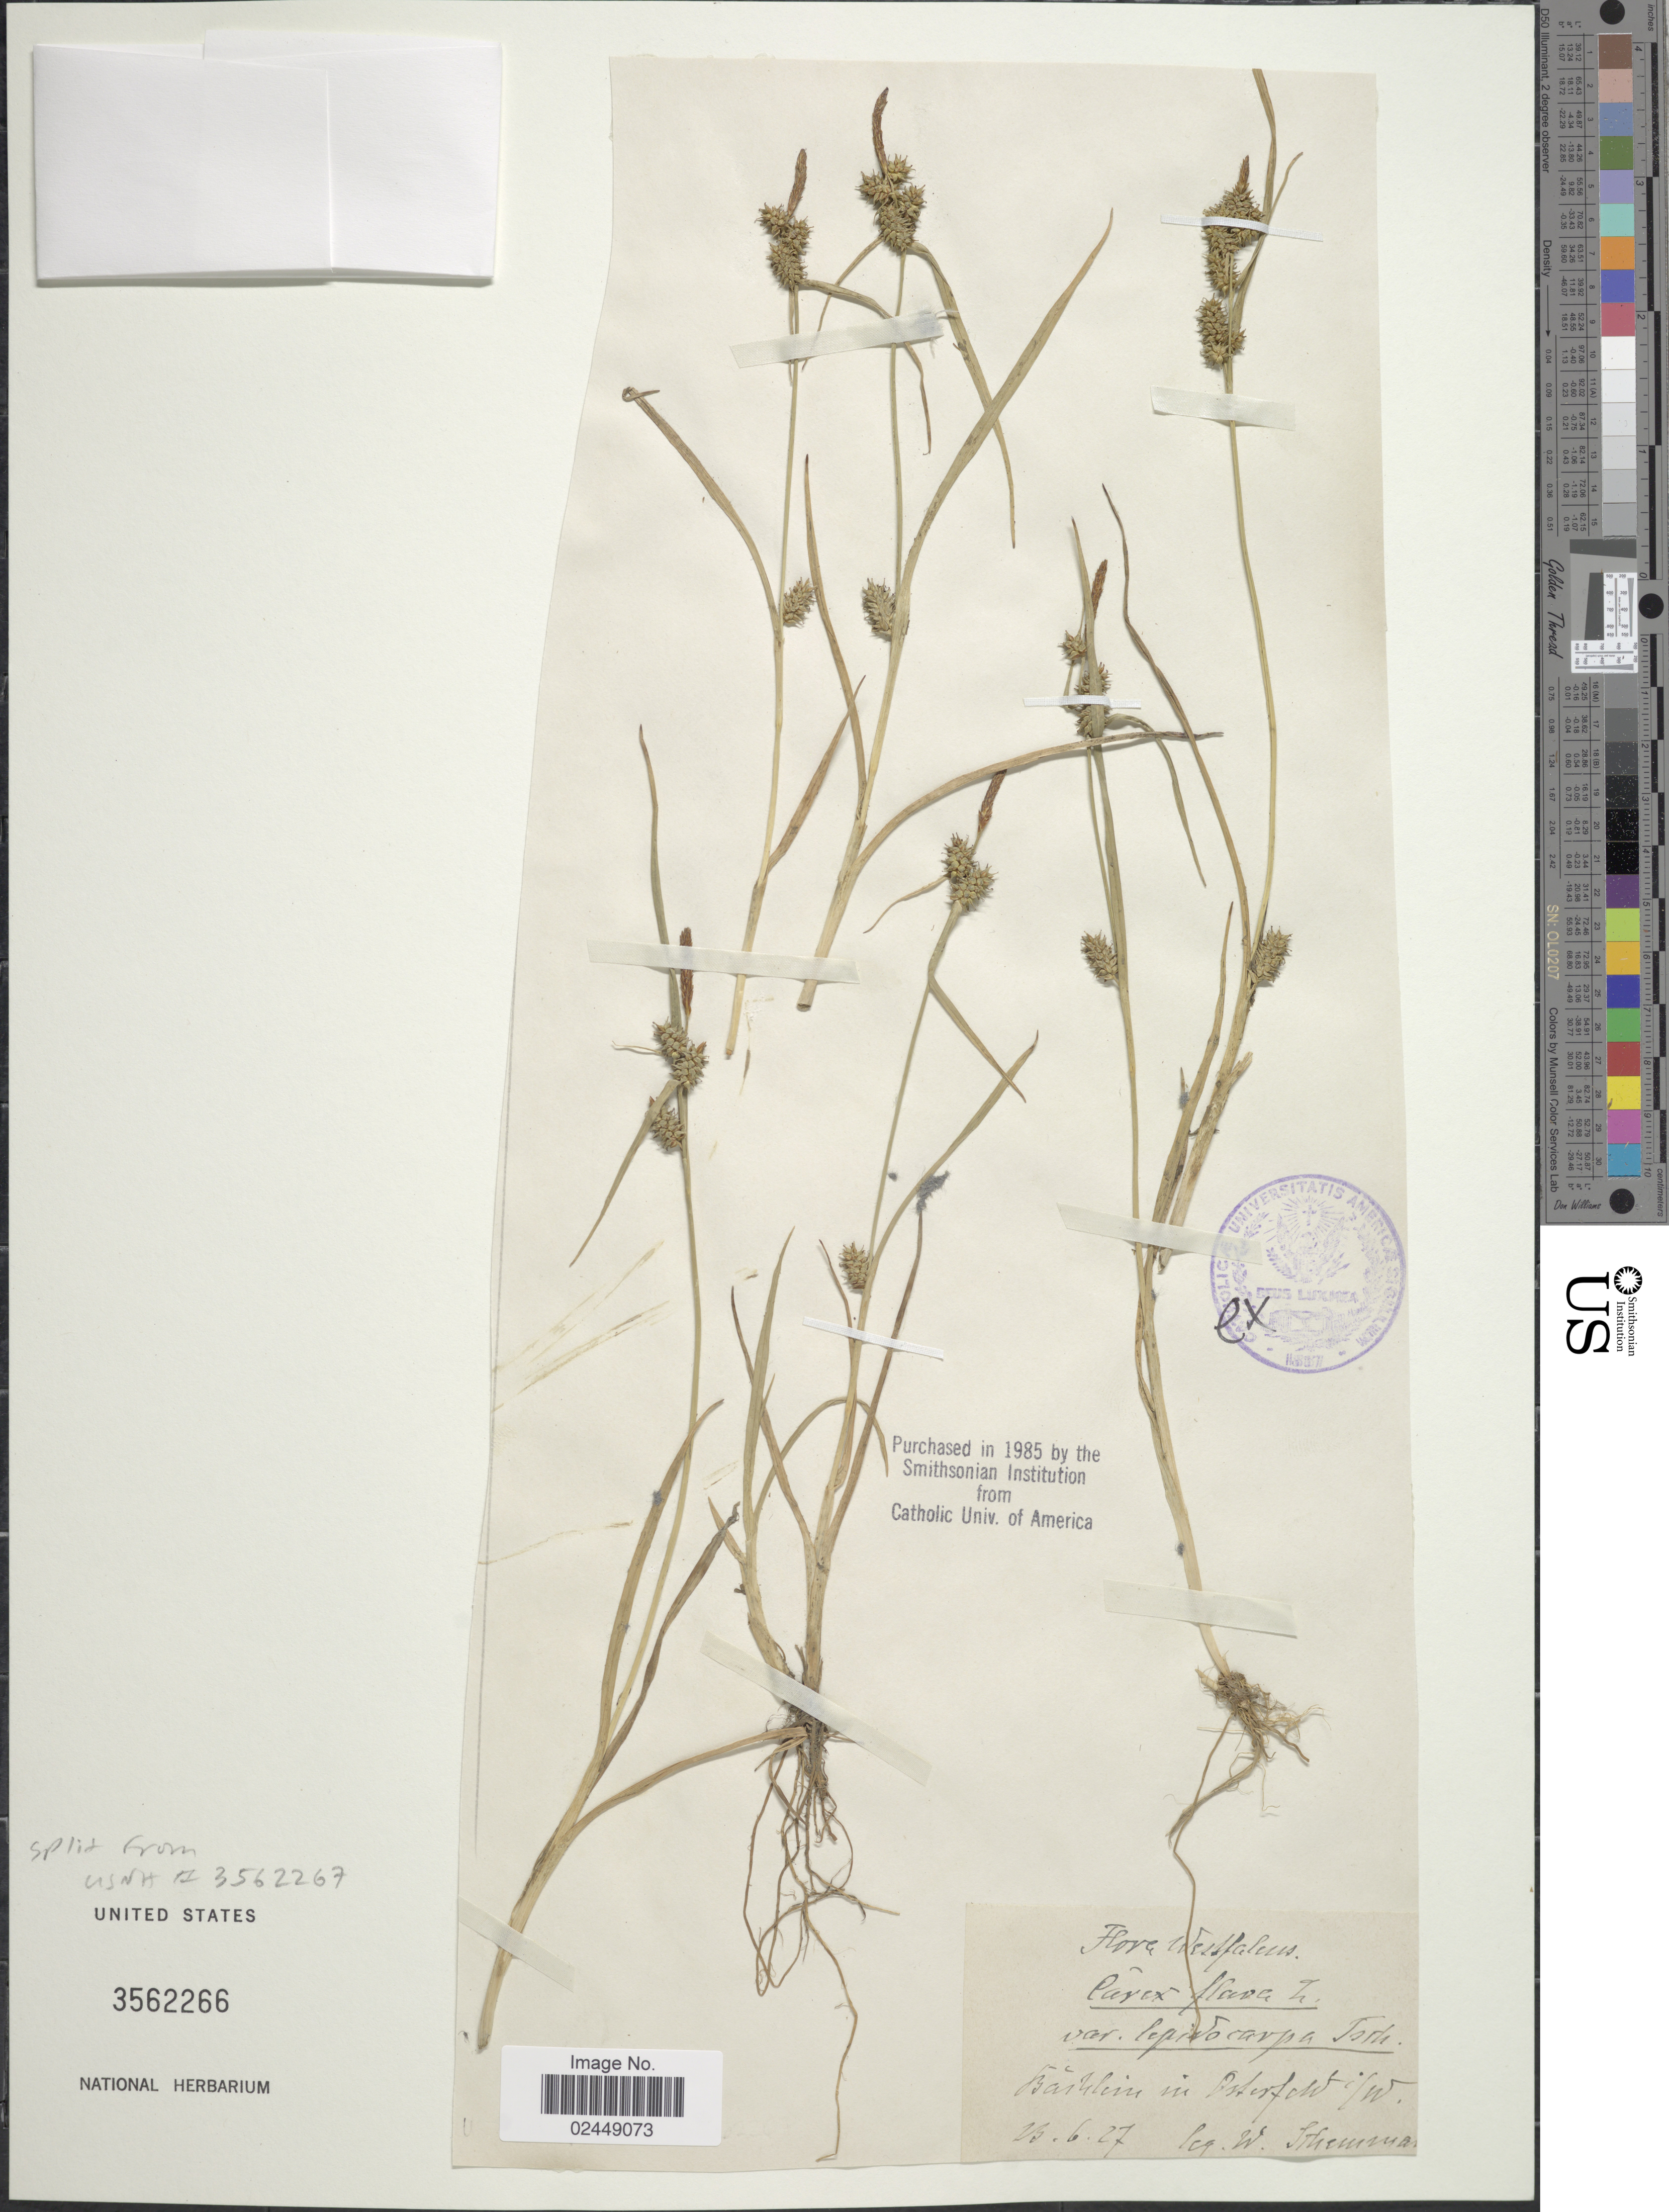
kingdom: Plantae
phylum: Tracheophyta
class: Liliopsida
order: Poales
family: Cyperaceae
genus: Carex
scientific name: Carex flava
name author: L.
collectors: W. Schemmann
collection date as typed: Transcribed d/m/y: 23/6/27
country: Germany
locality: Westfalen, Bachlein in Ostereld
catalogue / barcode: US 3562266